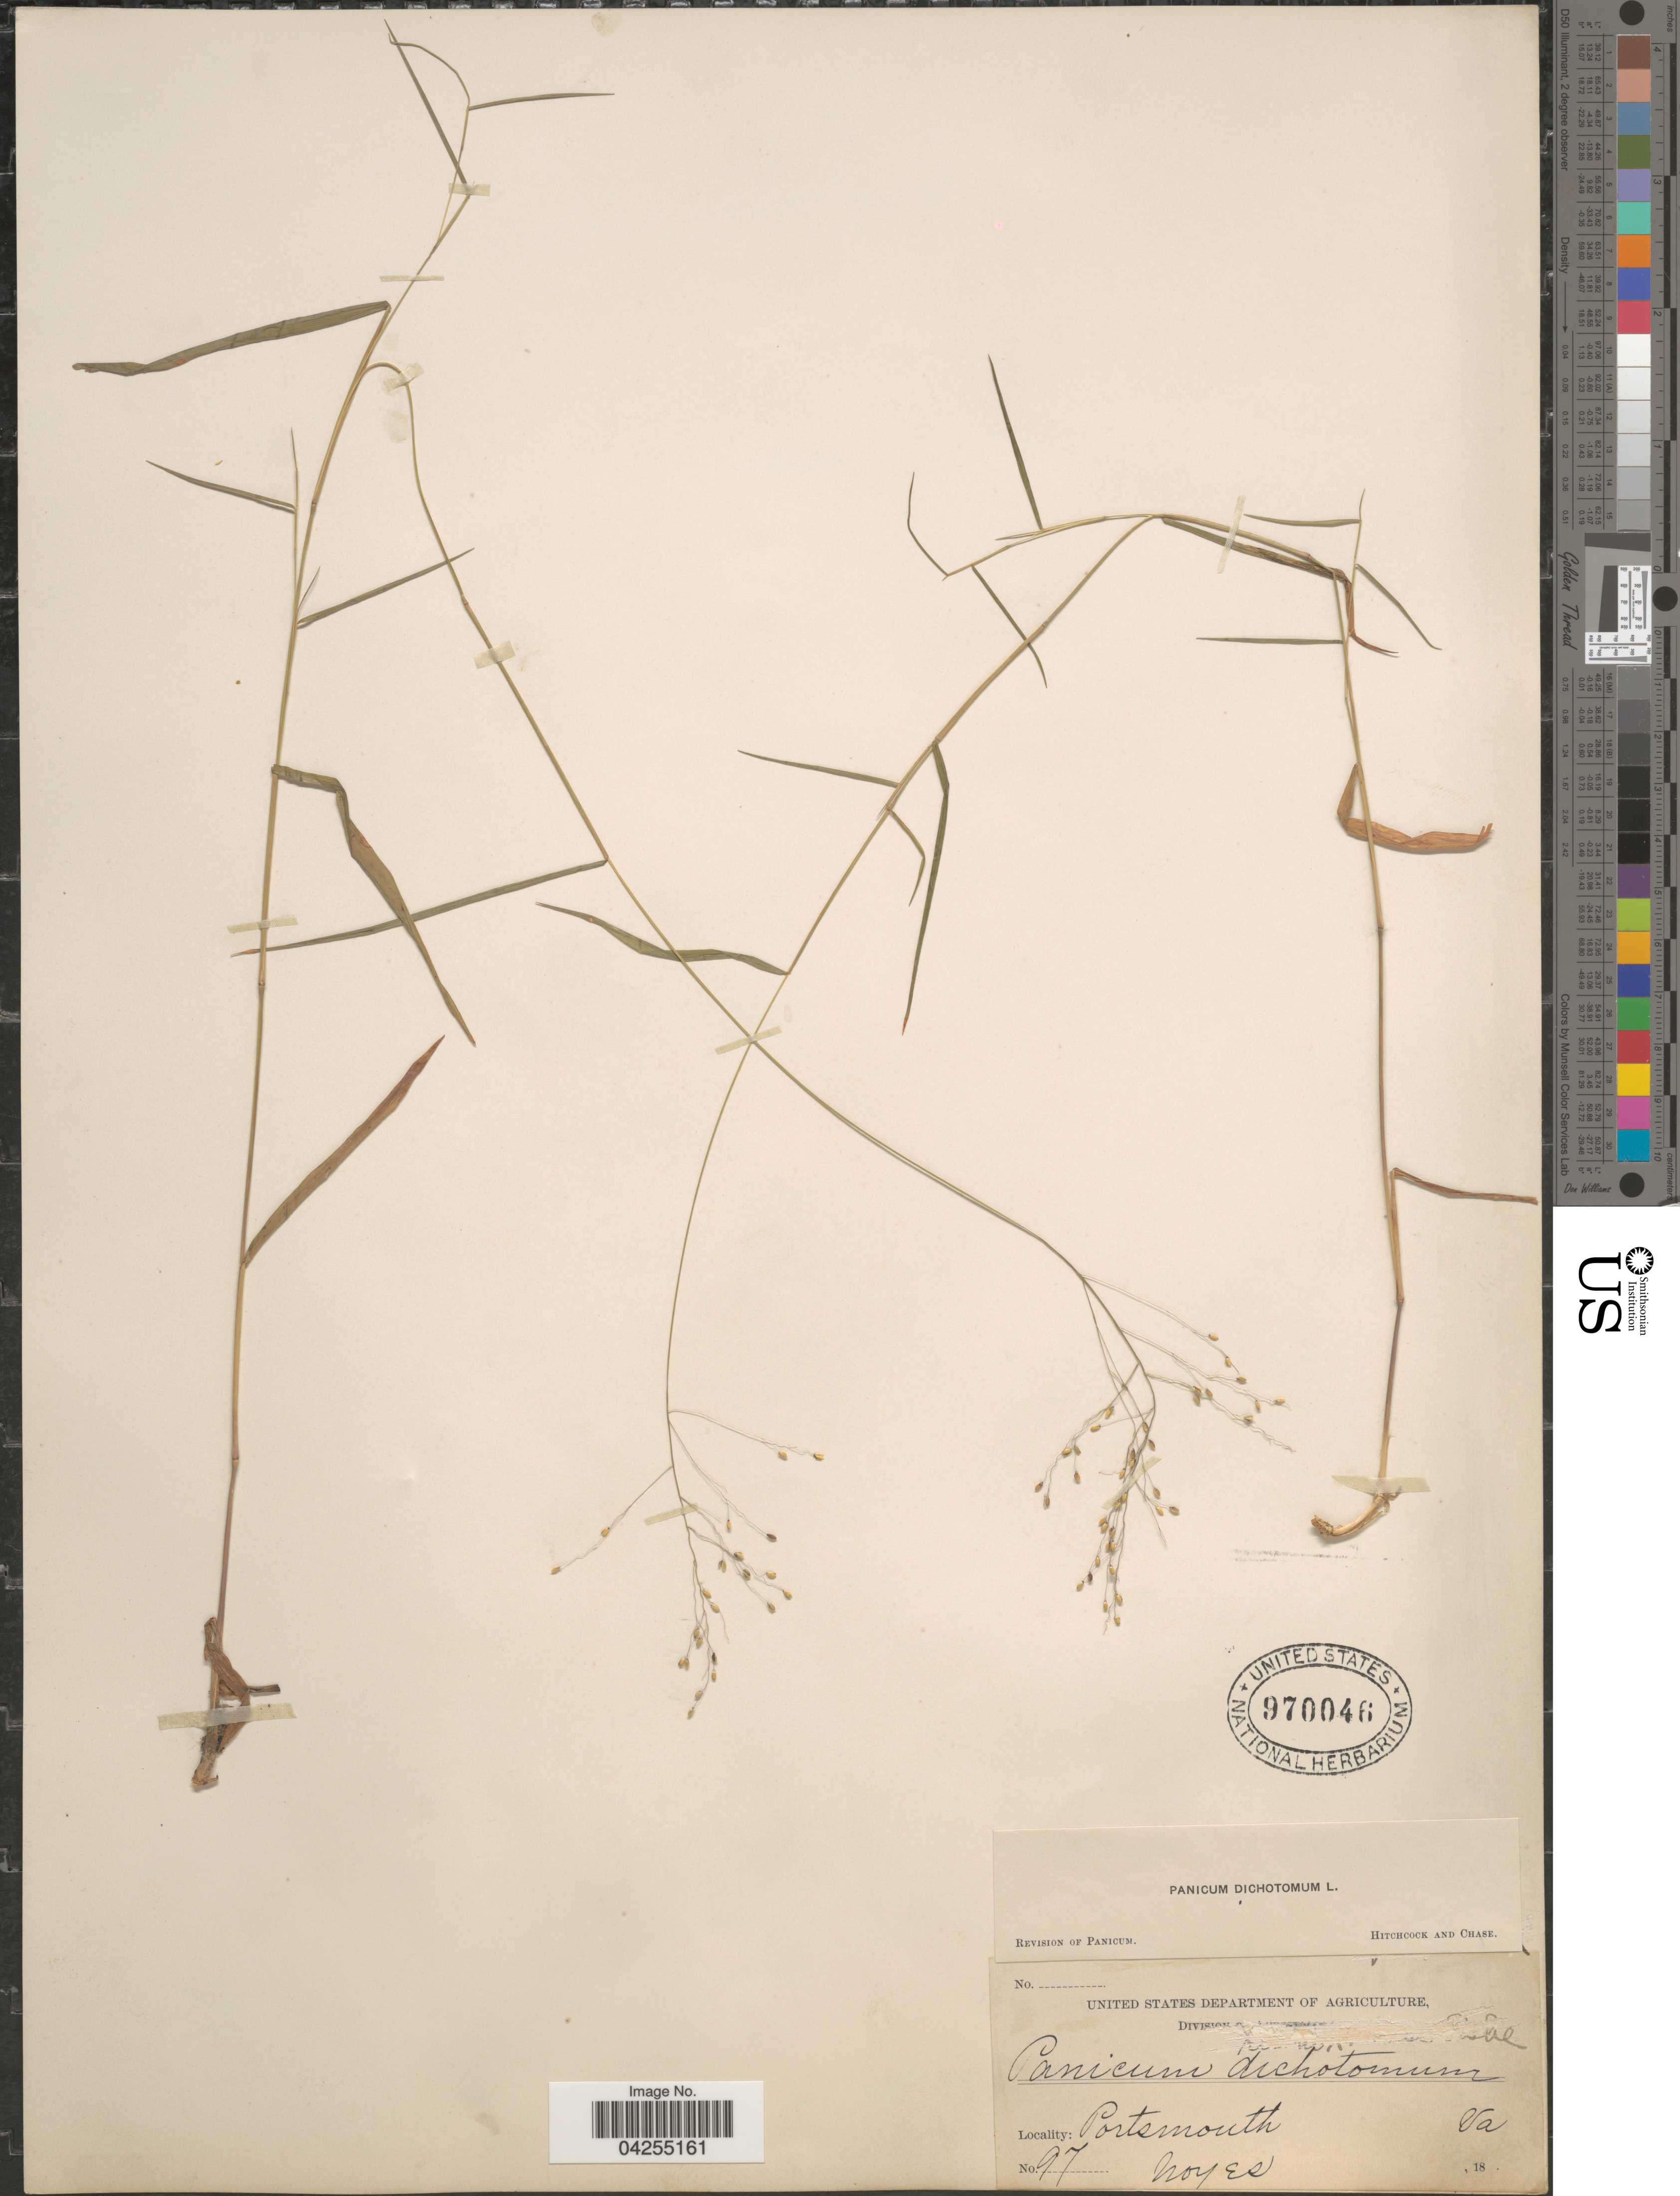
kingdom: Plantae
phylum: Tracheophyta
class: Liliopsida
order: Poales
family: Poaceae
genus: Dichanthelium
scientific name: Dichanthelium dichotomum var. dichotomum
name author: (L.) Gould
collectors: Noyes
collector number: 97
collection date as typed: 18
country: United States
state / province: Virginia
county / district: City of Portsmouth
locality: Portsmouth.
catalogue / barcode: US 970046